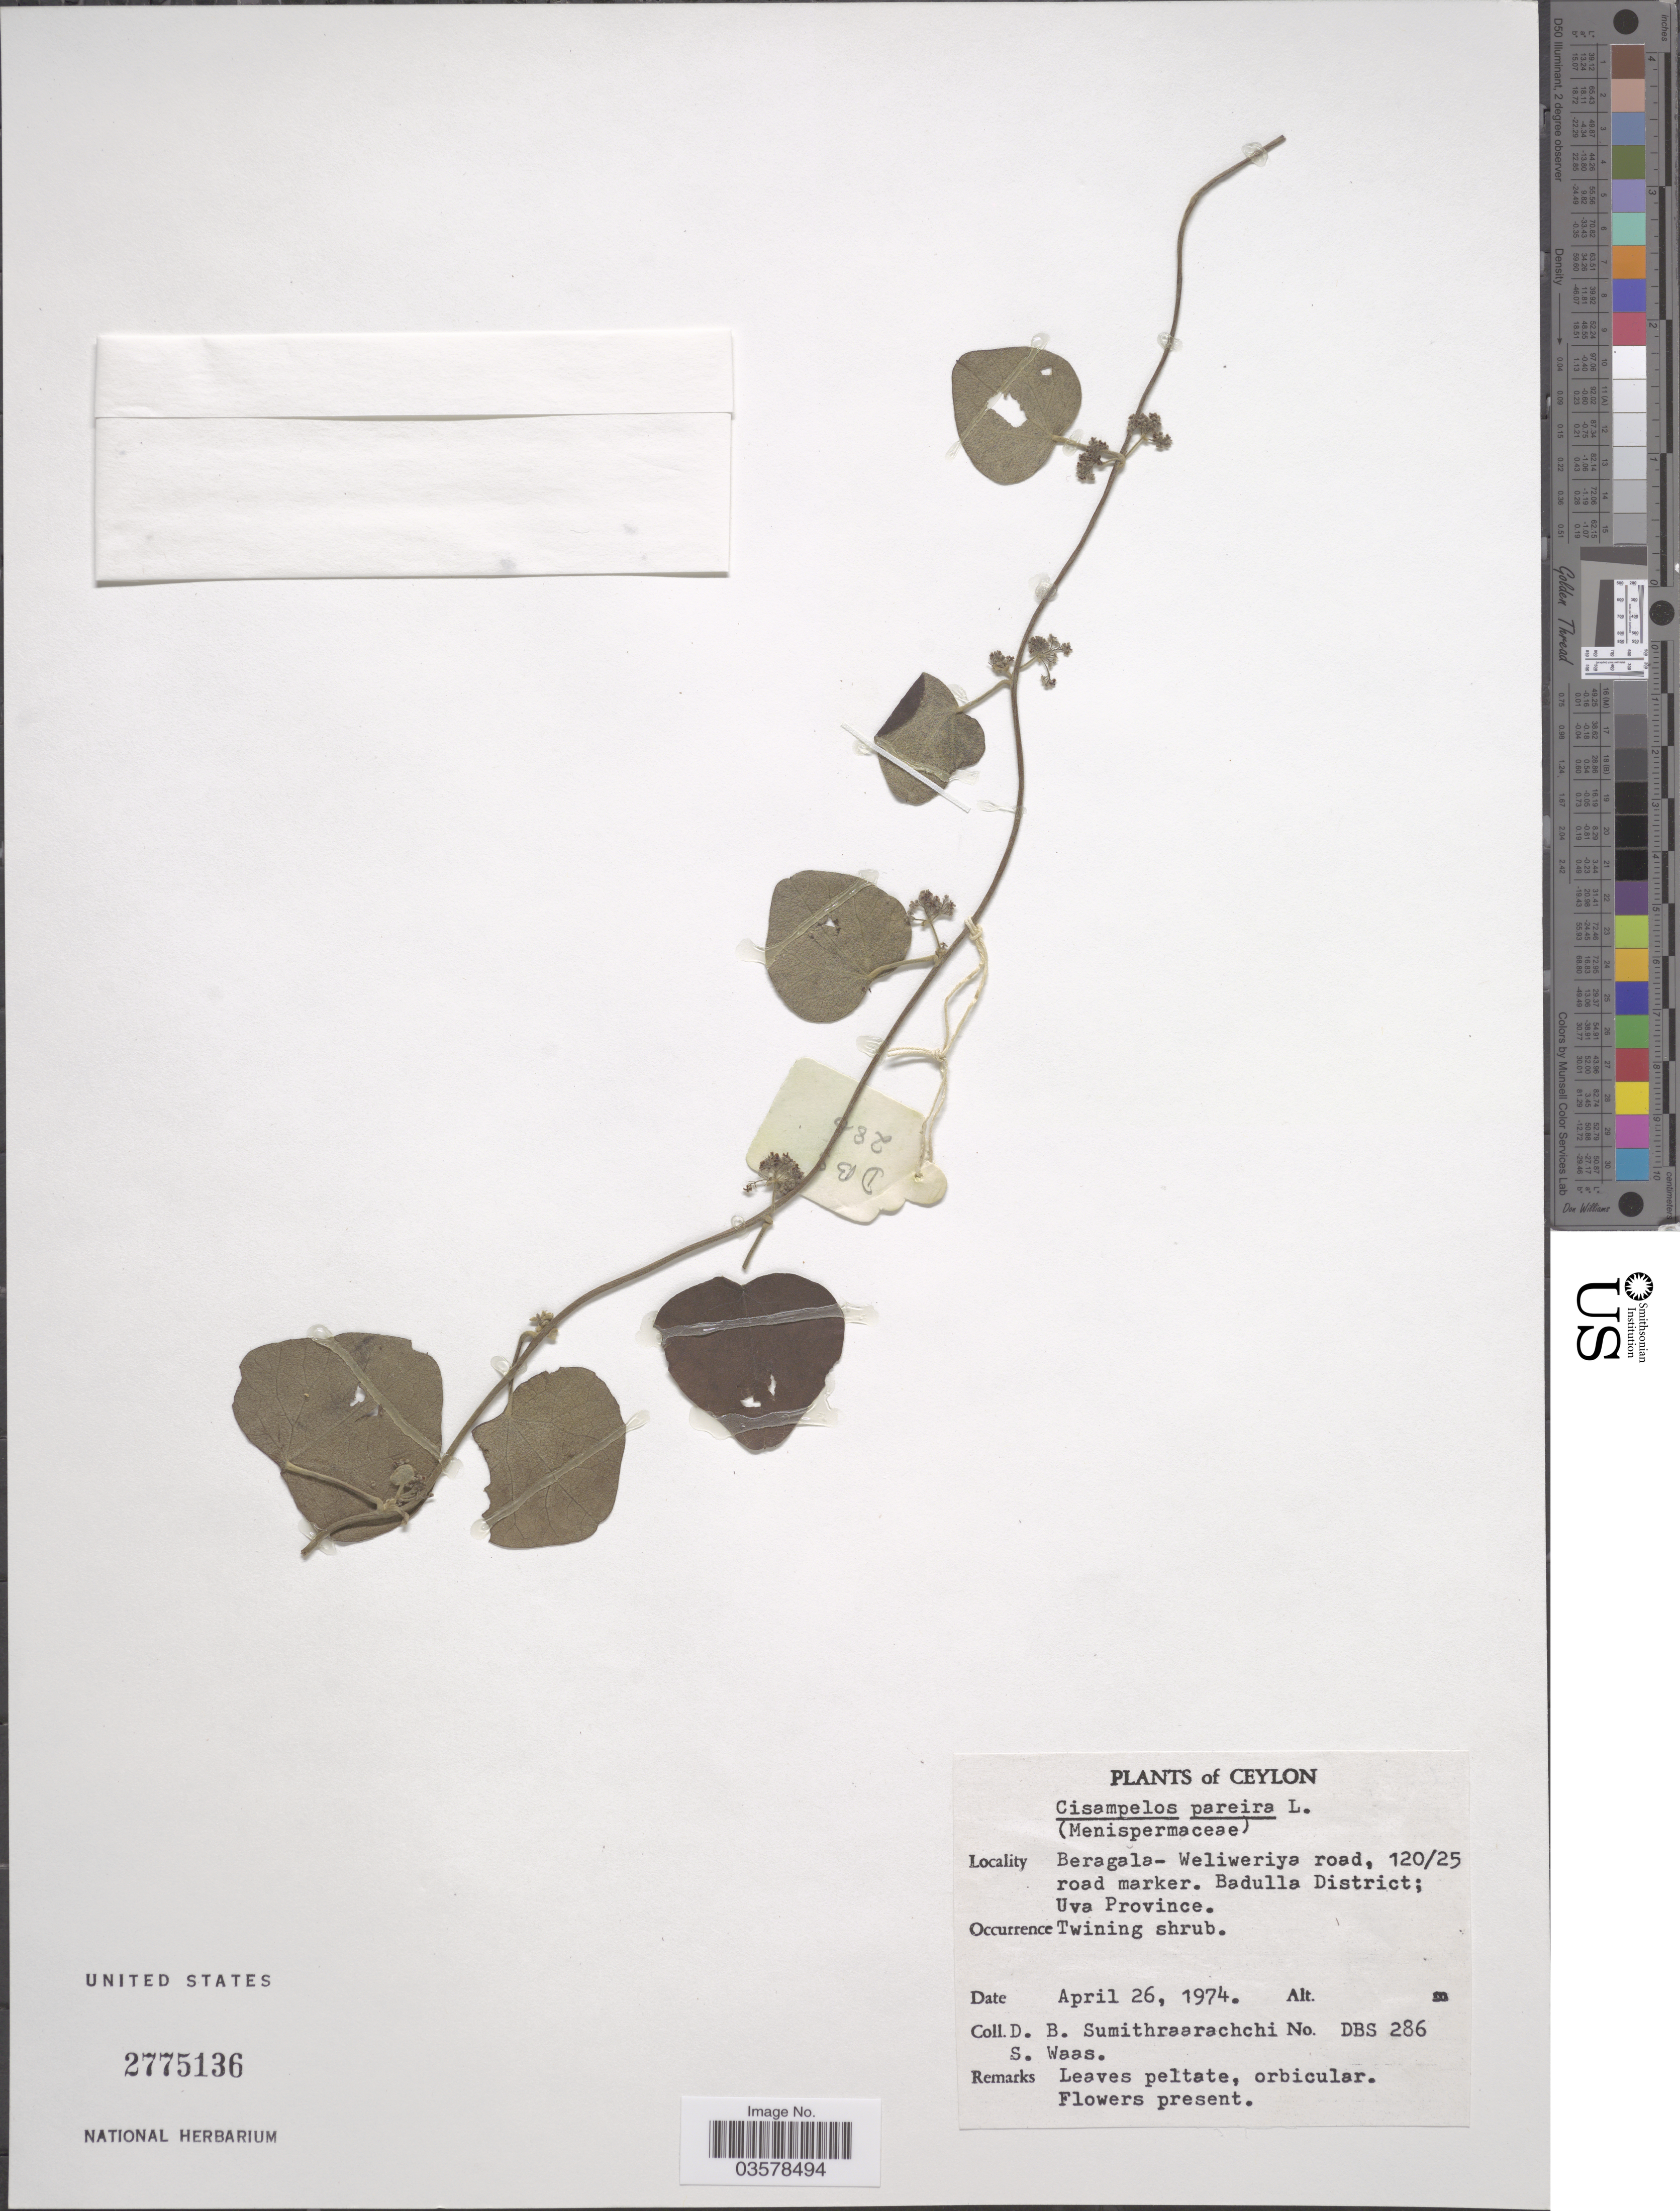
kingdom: Plantae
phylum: Tracheophyta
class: Magnoliopsida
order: Ranunculales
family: Menispermaceae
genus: Cissampelos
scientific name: Cissampelos pareira var. hirsuta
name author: (Buch.-Ham. ex DC.) Forman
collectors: D. B. Sumithraarachchi & S. Waas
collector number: DBS286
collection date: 1974-04-26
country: Sri Lanka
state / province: Uva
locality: Ceylon. Beragala- Weliweriya road, 120/25 road marker. Badulla District.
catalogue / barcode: US 2775136